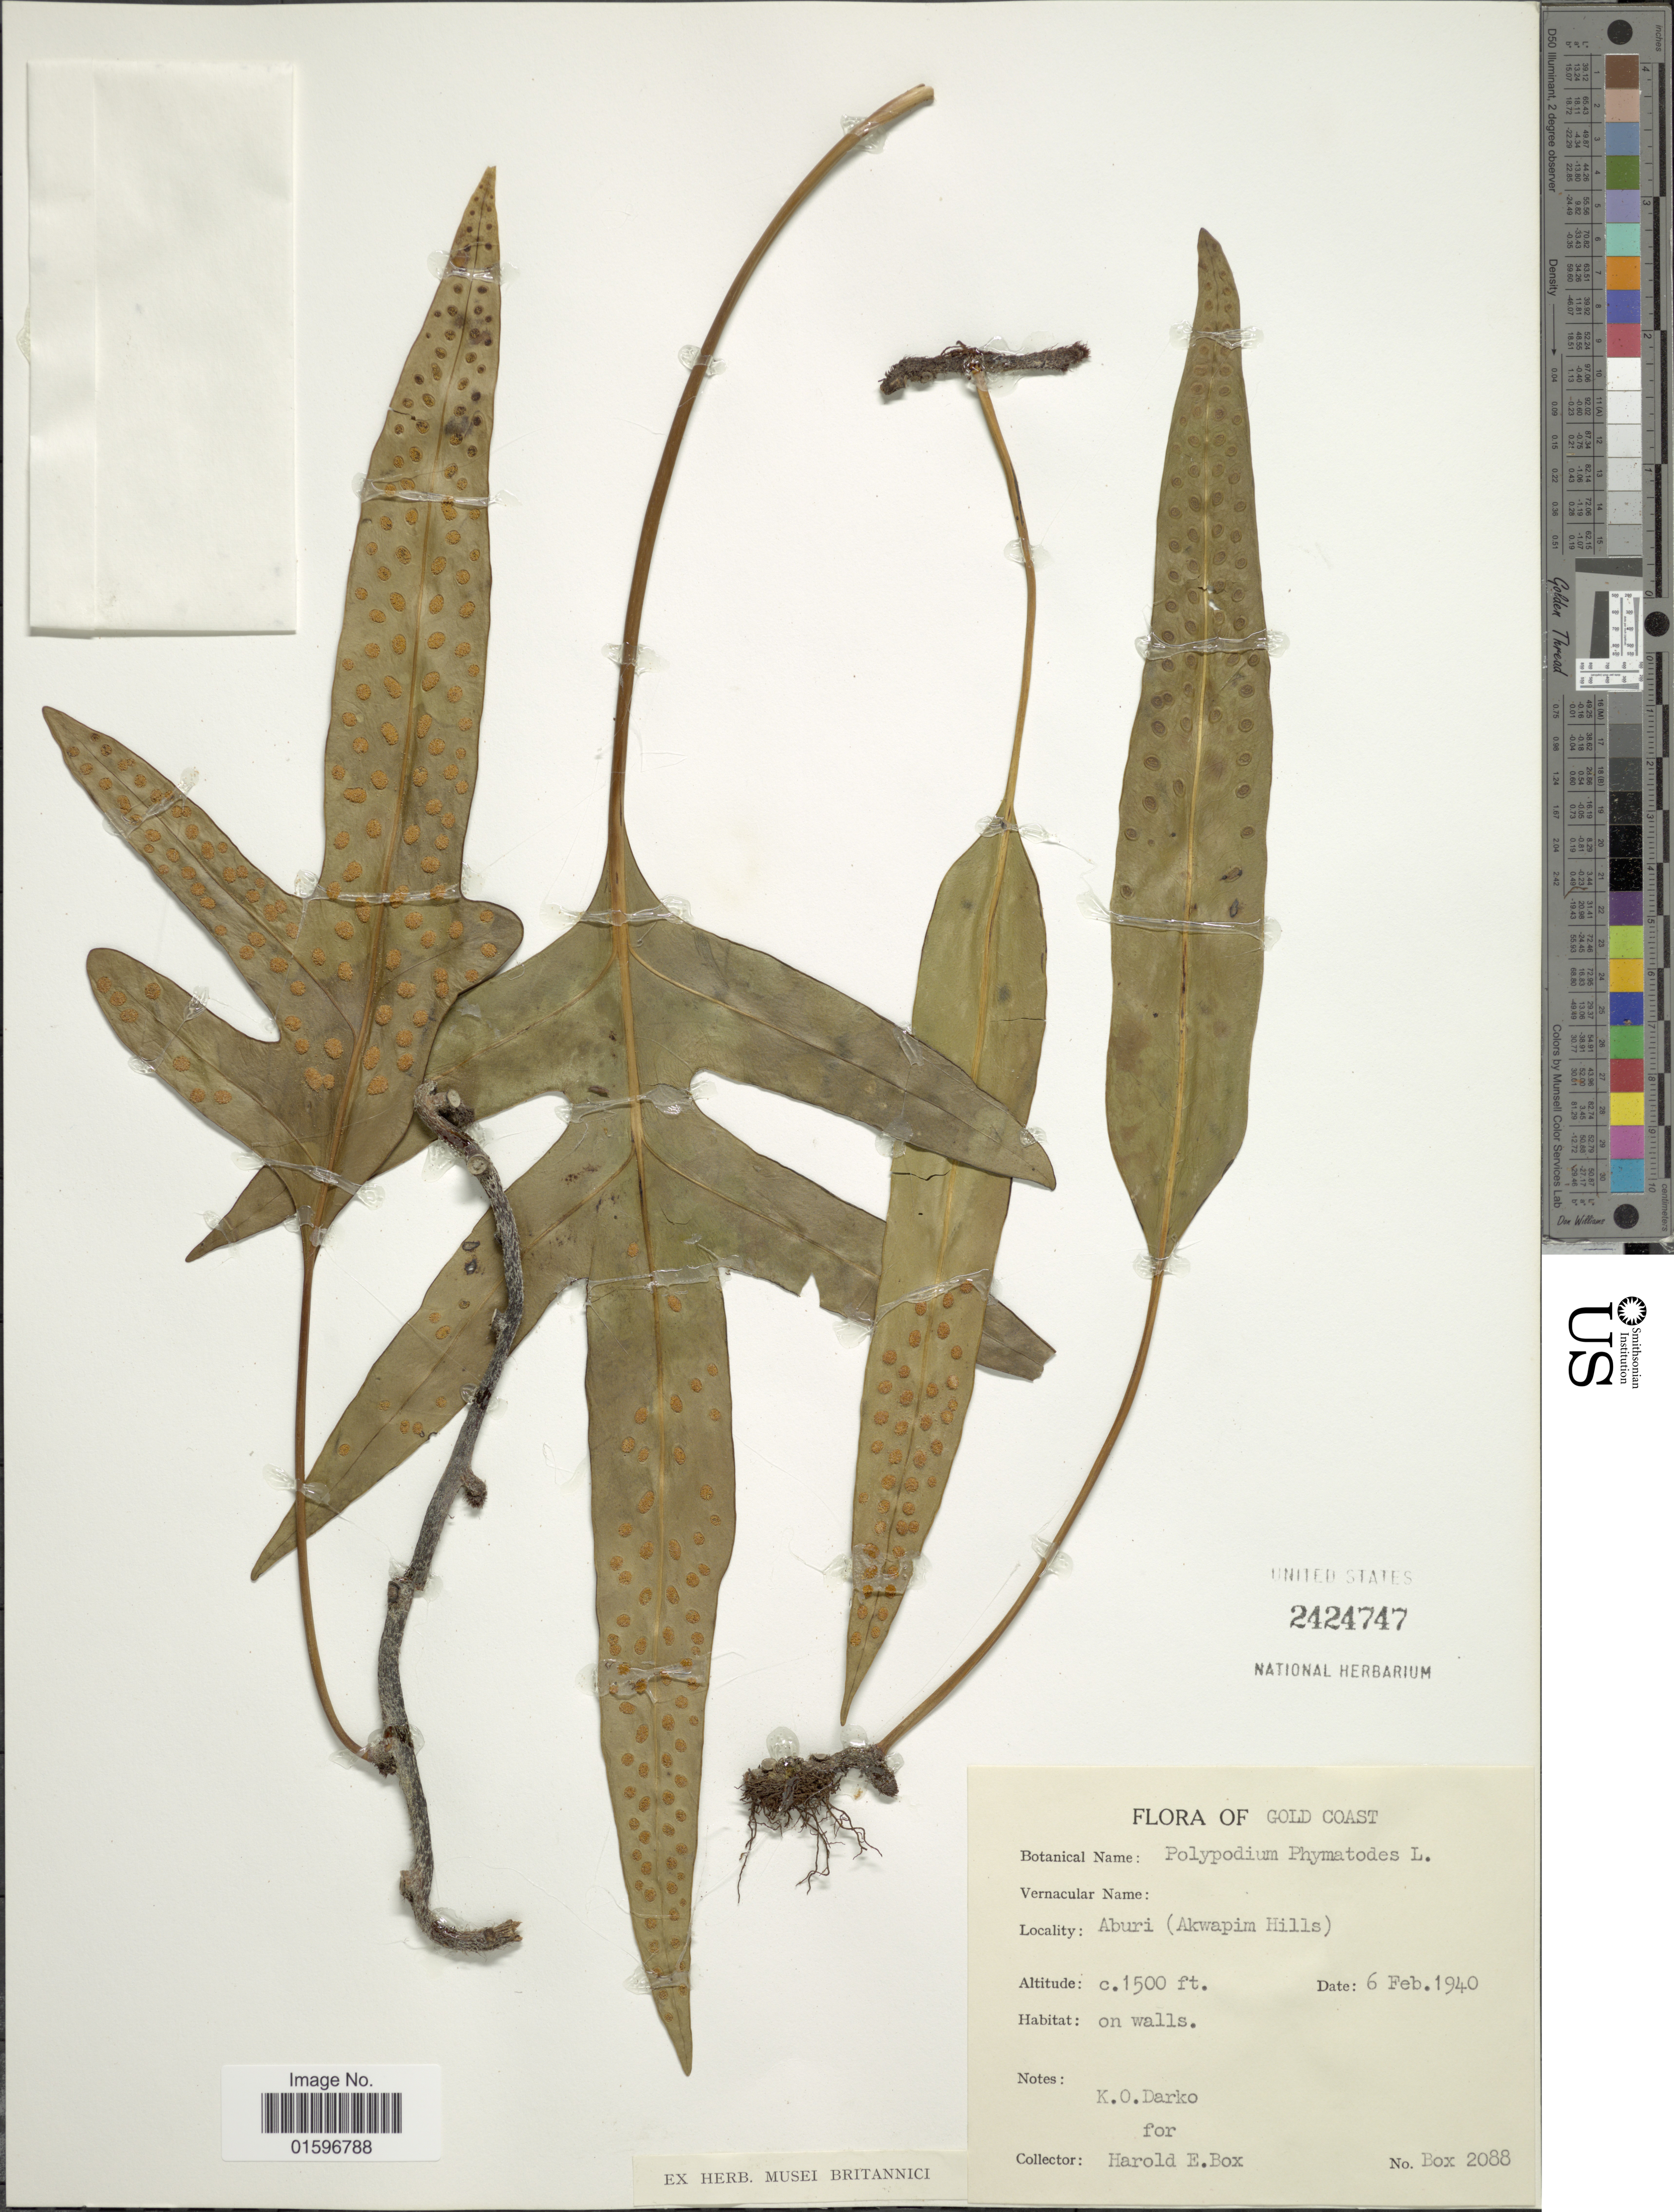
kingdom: Plantae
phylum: Tracheophyta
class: Polypodiopsida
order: Polypodiales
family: Polypodiaceae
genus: Polypodium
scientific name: Polypodium scolopendria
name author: Burm. f.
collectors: H. E. Box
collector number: Box. 2088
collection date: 1940-02-06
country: Ghana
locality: Gold Coast, Aburi (Akwapim Hills)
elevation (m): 457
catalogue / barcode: US 2424747